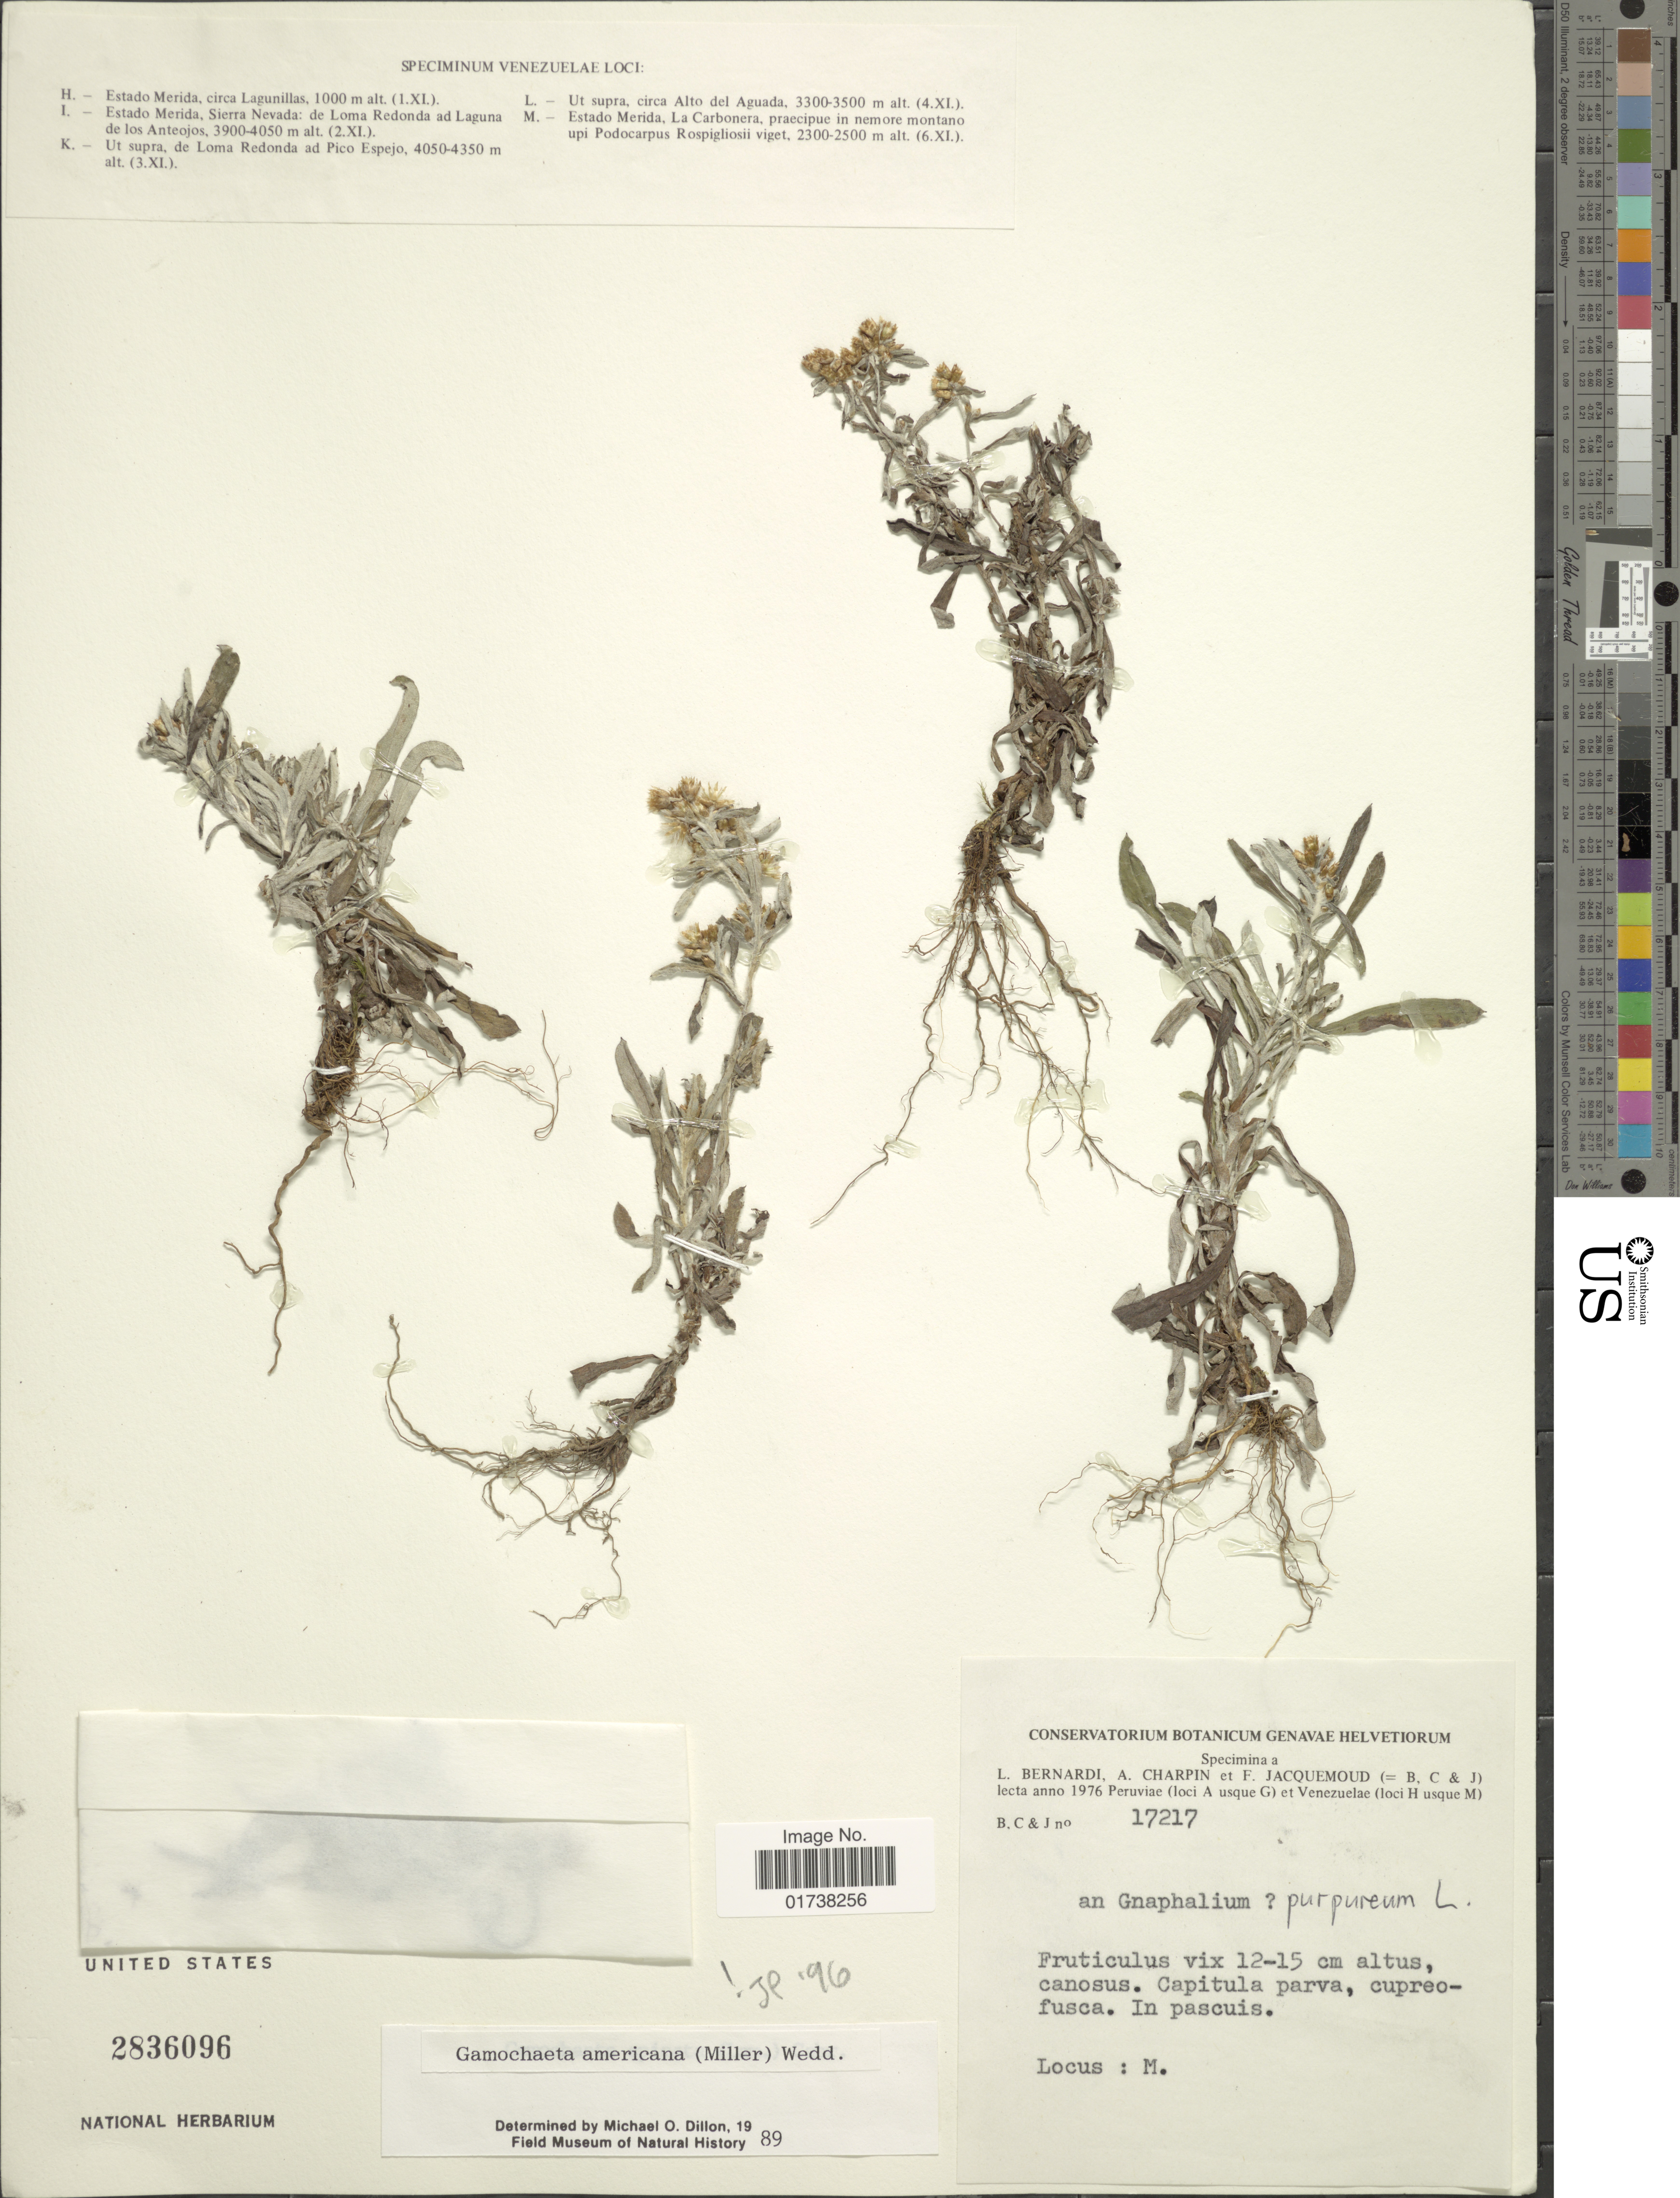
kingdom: Plantae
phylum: Tracheophyta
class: Magnoliopsida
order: Asterales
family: Asteraceae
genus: Gamochaeta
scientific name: Gamochaeta americana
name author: (Mill.) Wedd.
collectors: L. Bernardi, A. Charpin & F. Jacquemoud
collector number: BC & J 17217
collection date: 1976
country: Peru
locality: Peruviae et Venezuelae, Locus: M.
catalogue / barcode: US 2836096